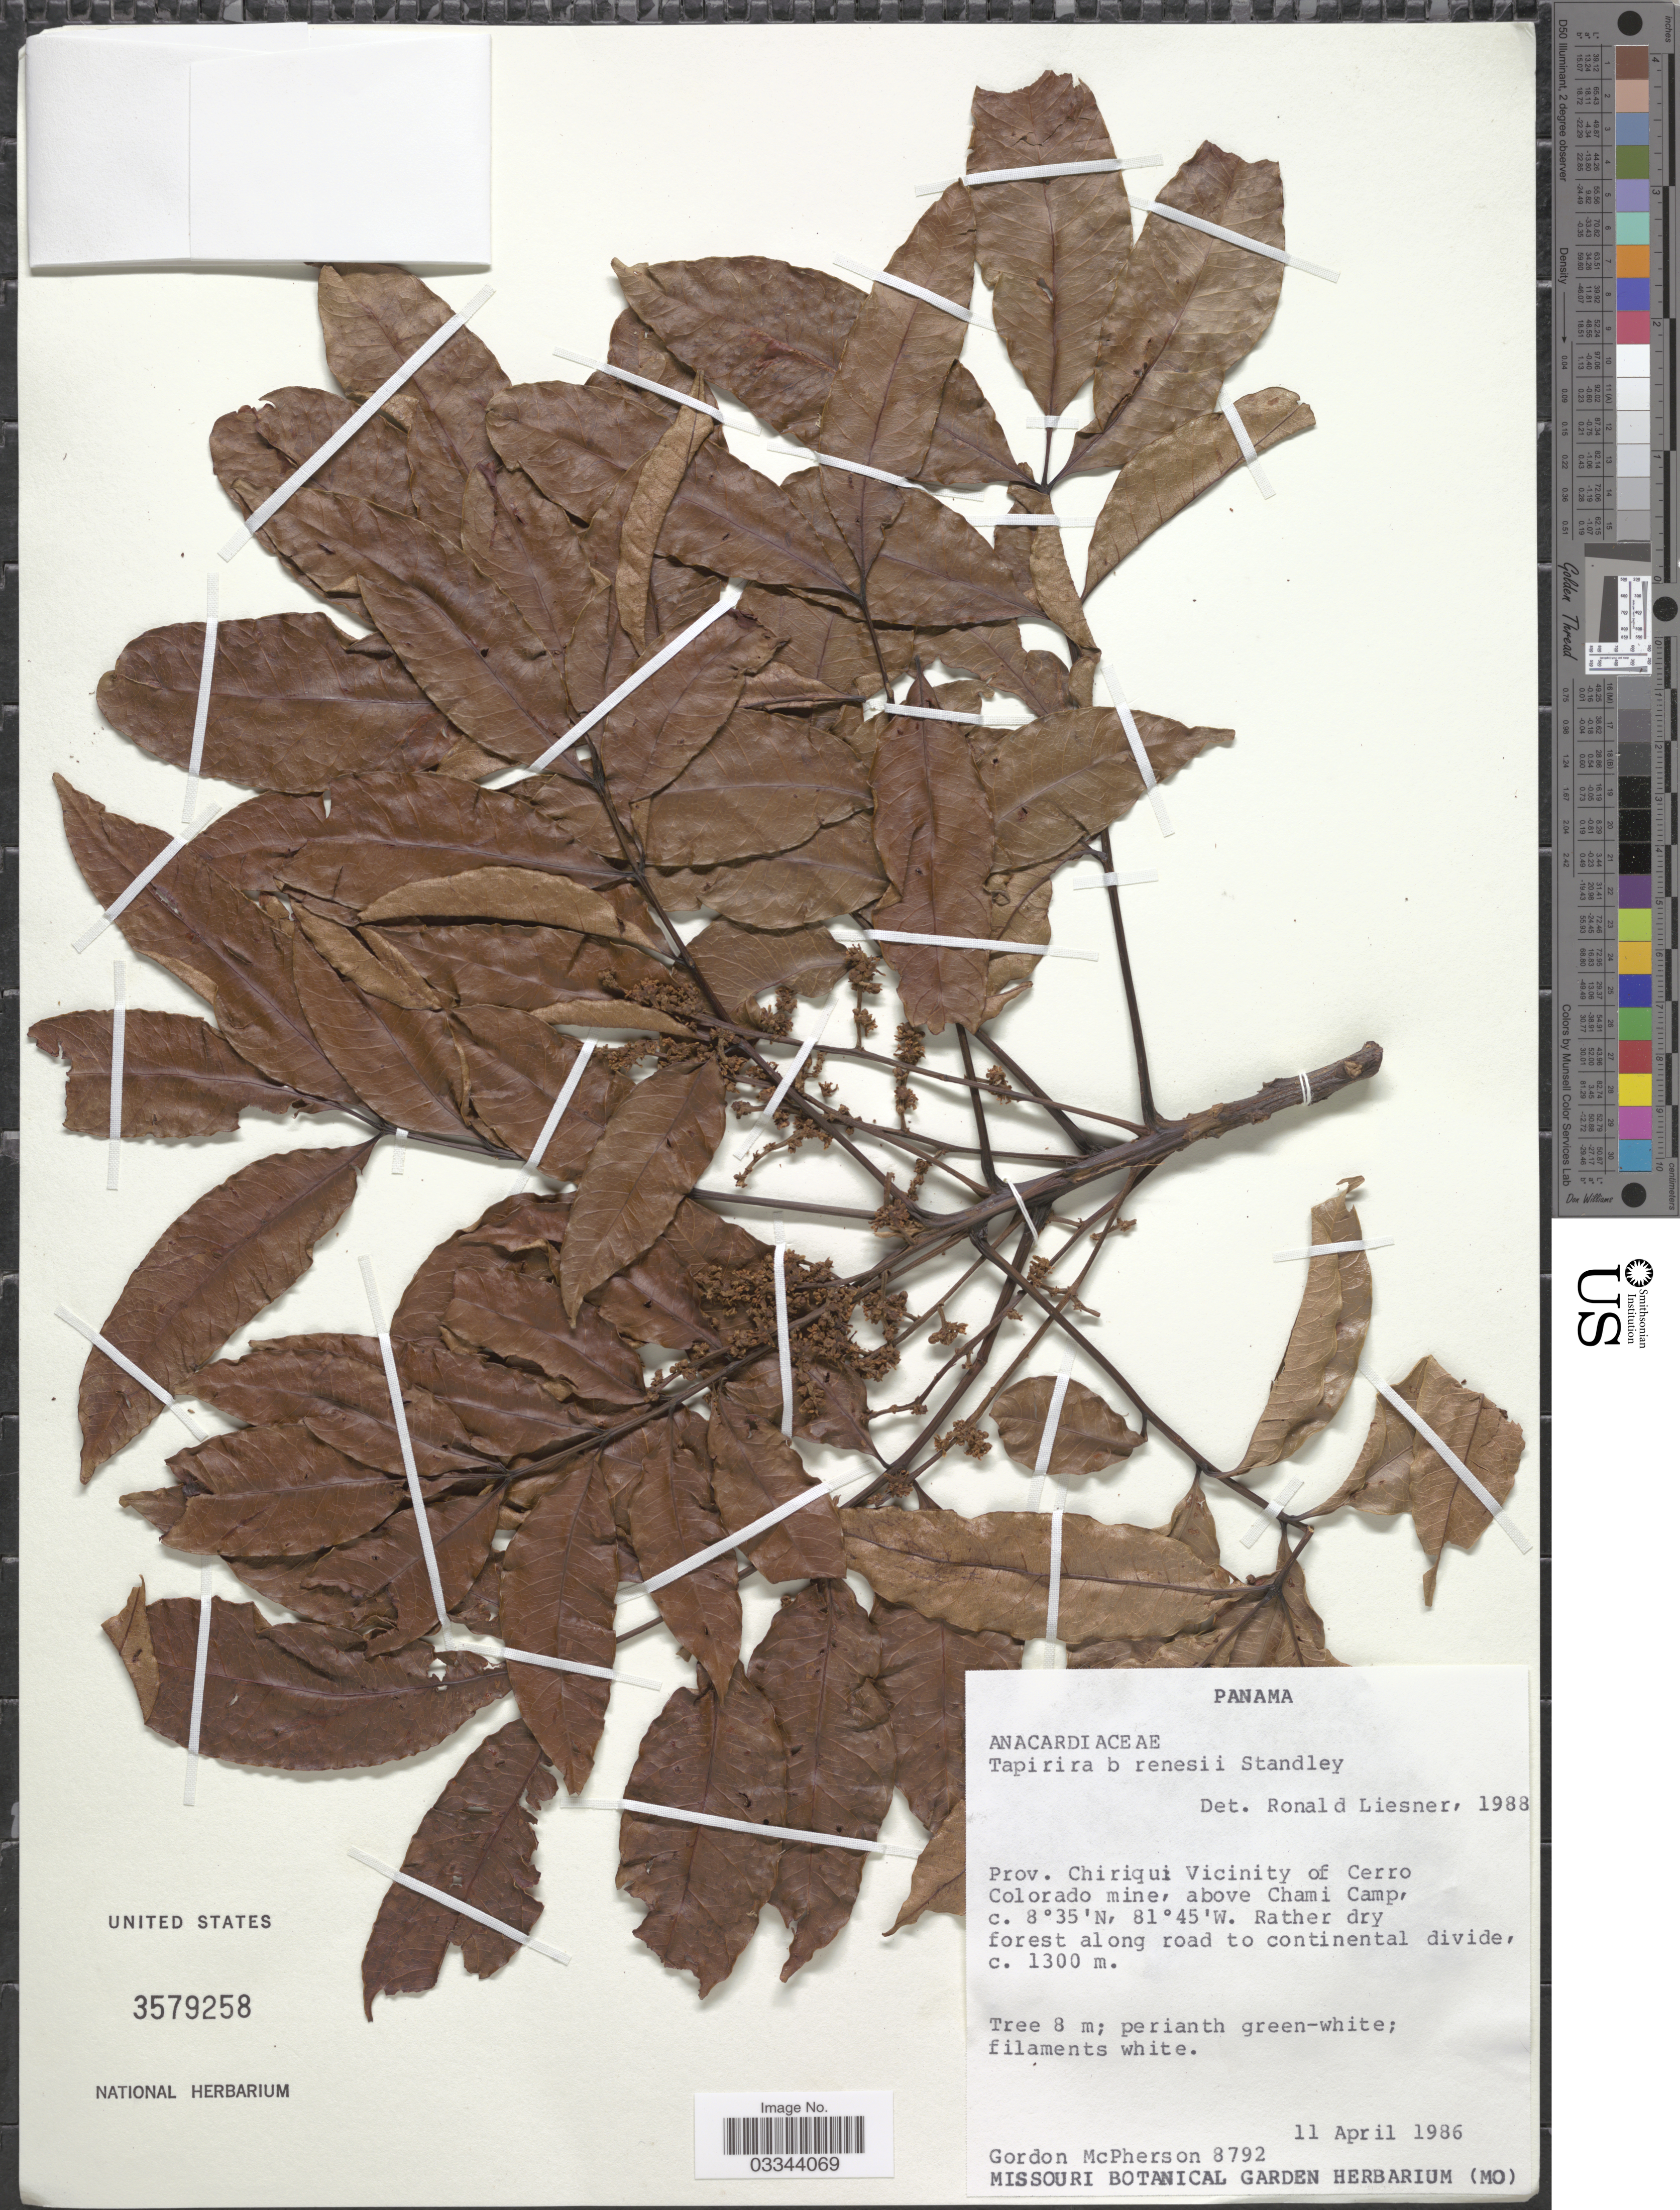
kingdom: Plantae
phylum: Tracheophyta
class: Magnoliopsida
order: Sapindales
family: Anacardiaceae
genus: Tapirira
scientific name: Tapirira mexicana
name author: Marchand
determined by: Mitchell, John D.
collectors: G. D. McPherson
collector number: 8792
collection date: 1986-04-11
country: Panama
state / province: Chiriqui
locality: Vicinity of Cerro Colorado mine, above Chami Camp.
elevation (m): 1300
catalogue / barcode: US 3579258